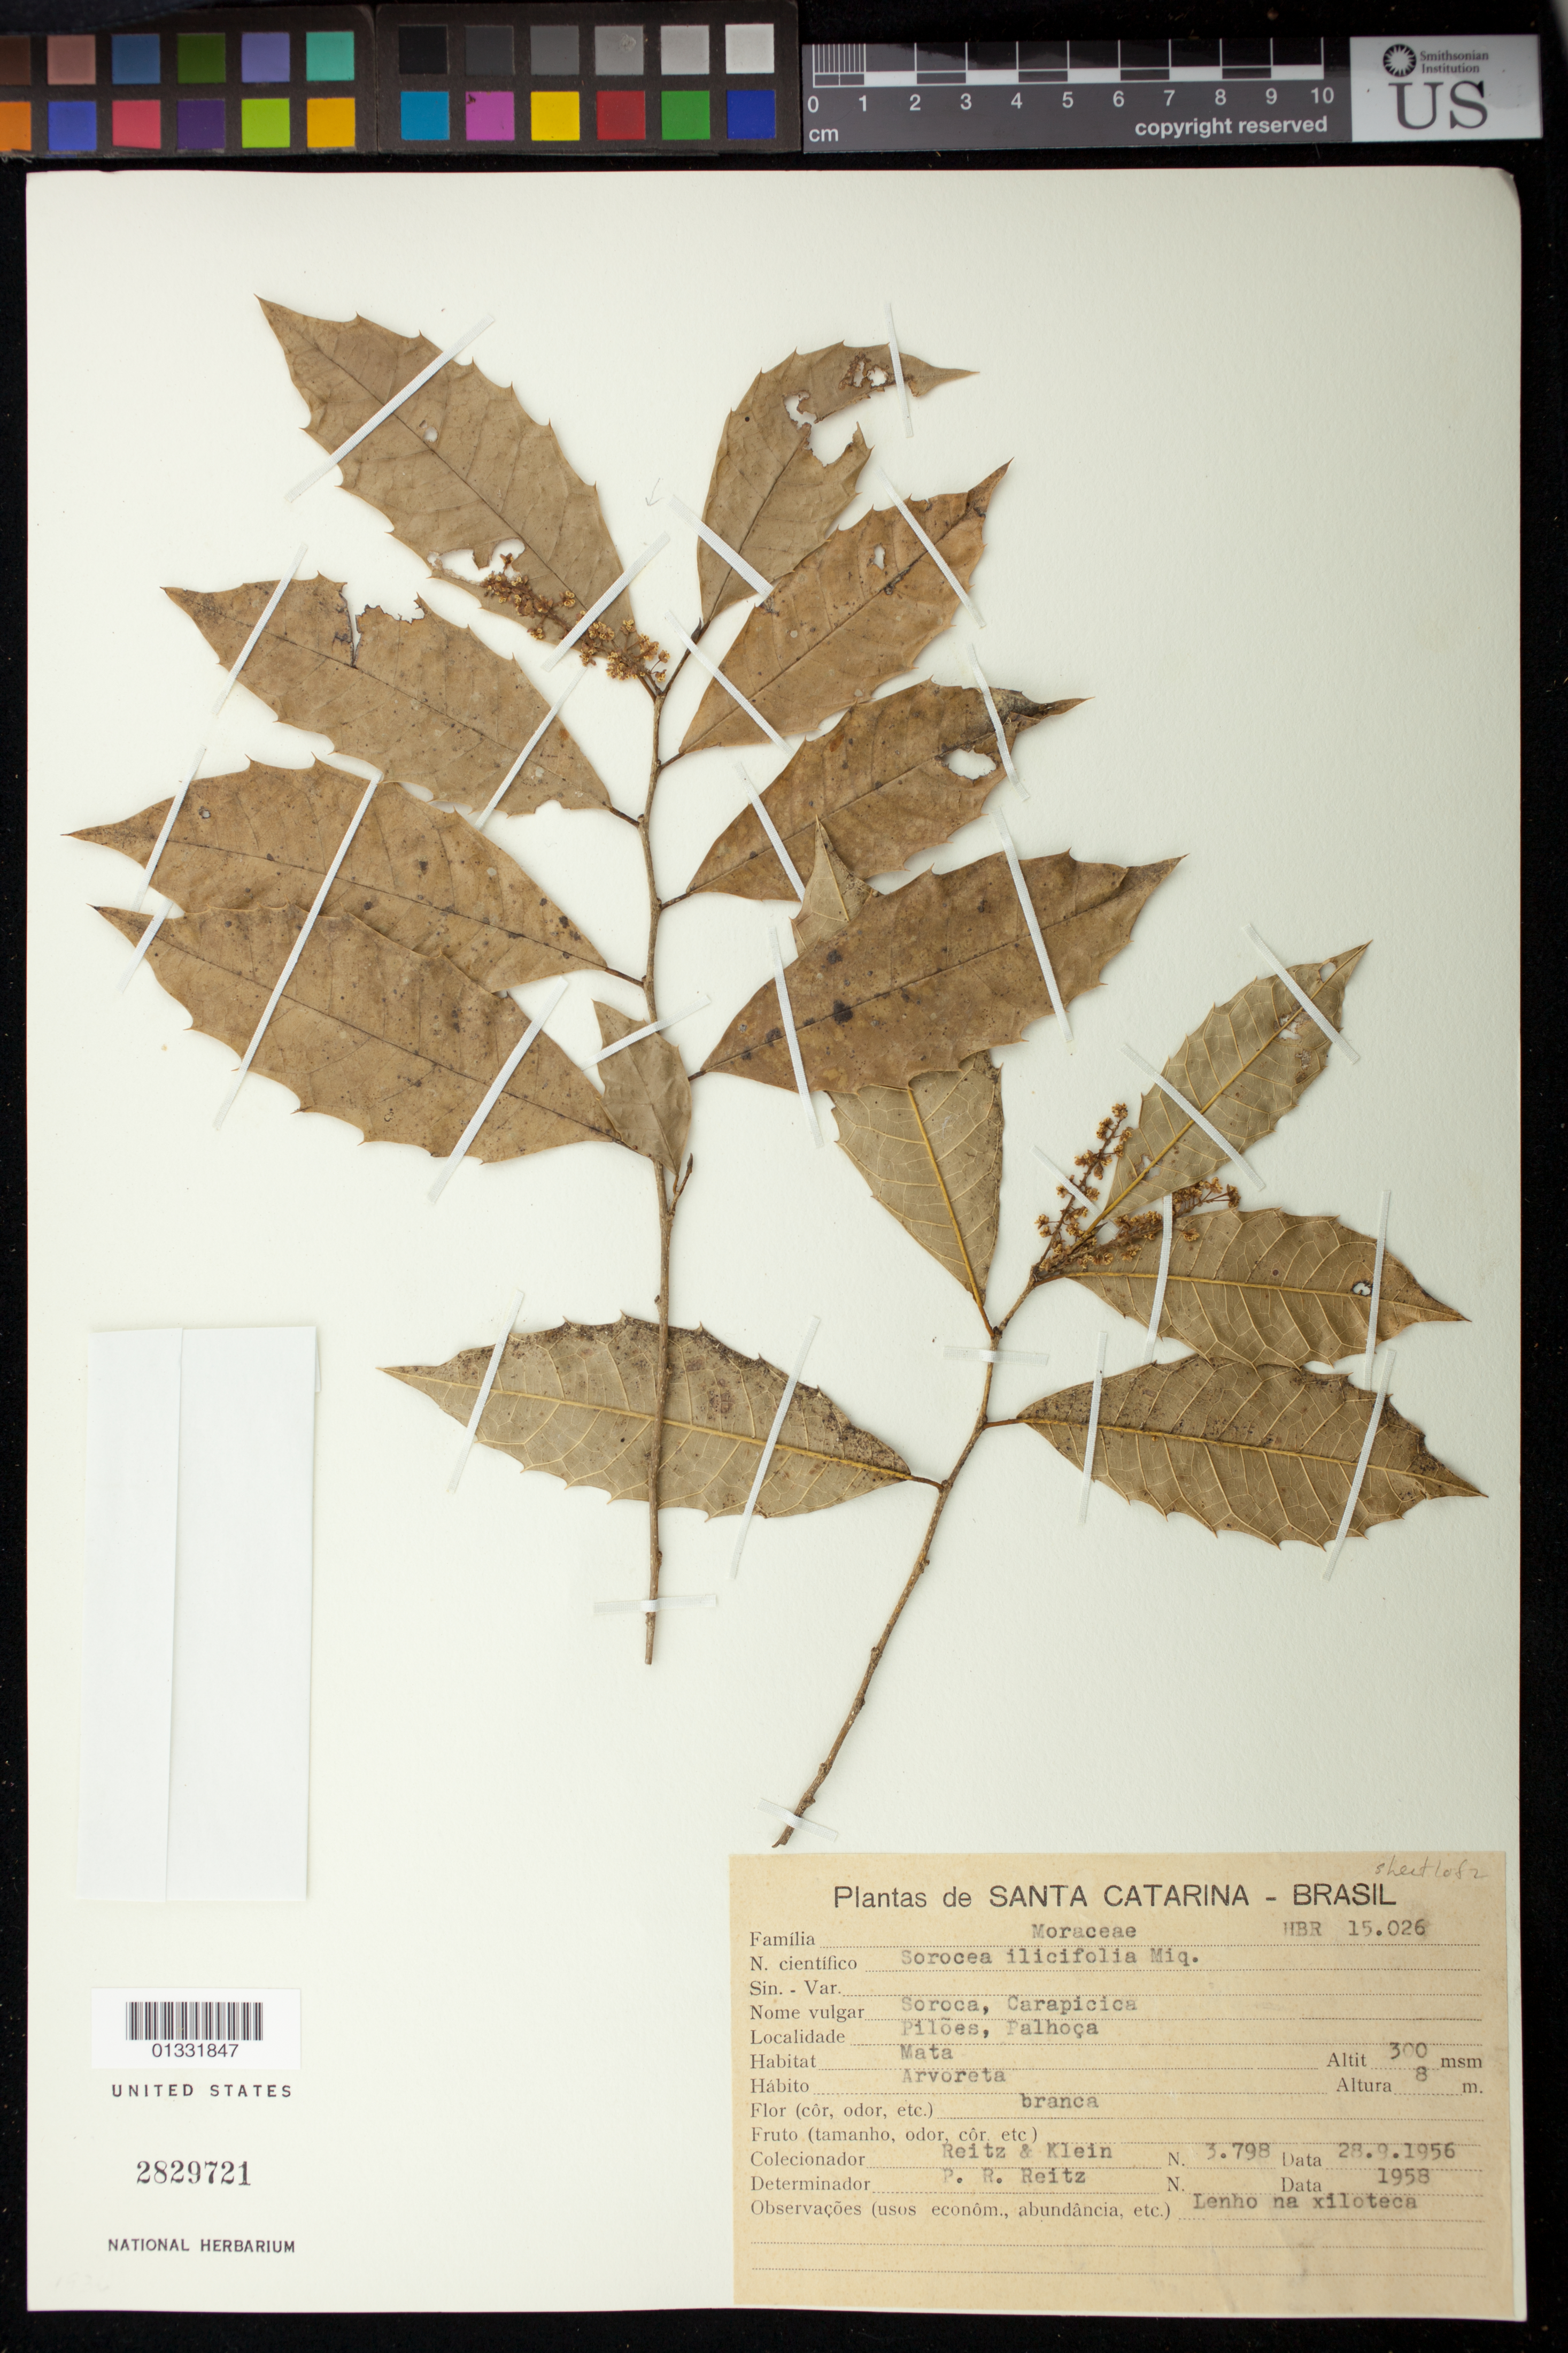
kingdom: Plantae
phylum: Tracheophyta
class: Magnoliopsida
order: Rosales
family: Moraceae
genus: Sorocea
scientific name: Sorocea bonplandii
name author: (Baill.) W.C. Burger et al.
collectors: R. Reitz & R. M. Klein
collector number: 3798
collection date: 1956-09-28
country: Brazil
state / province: Santa Catarina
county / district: Palhoça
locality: Pilões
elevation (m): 300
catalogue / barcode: US 2829721